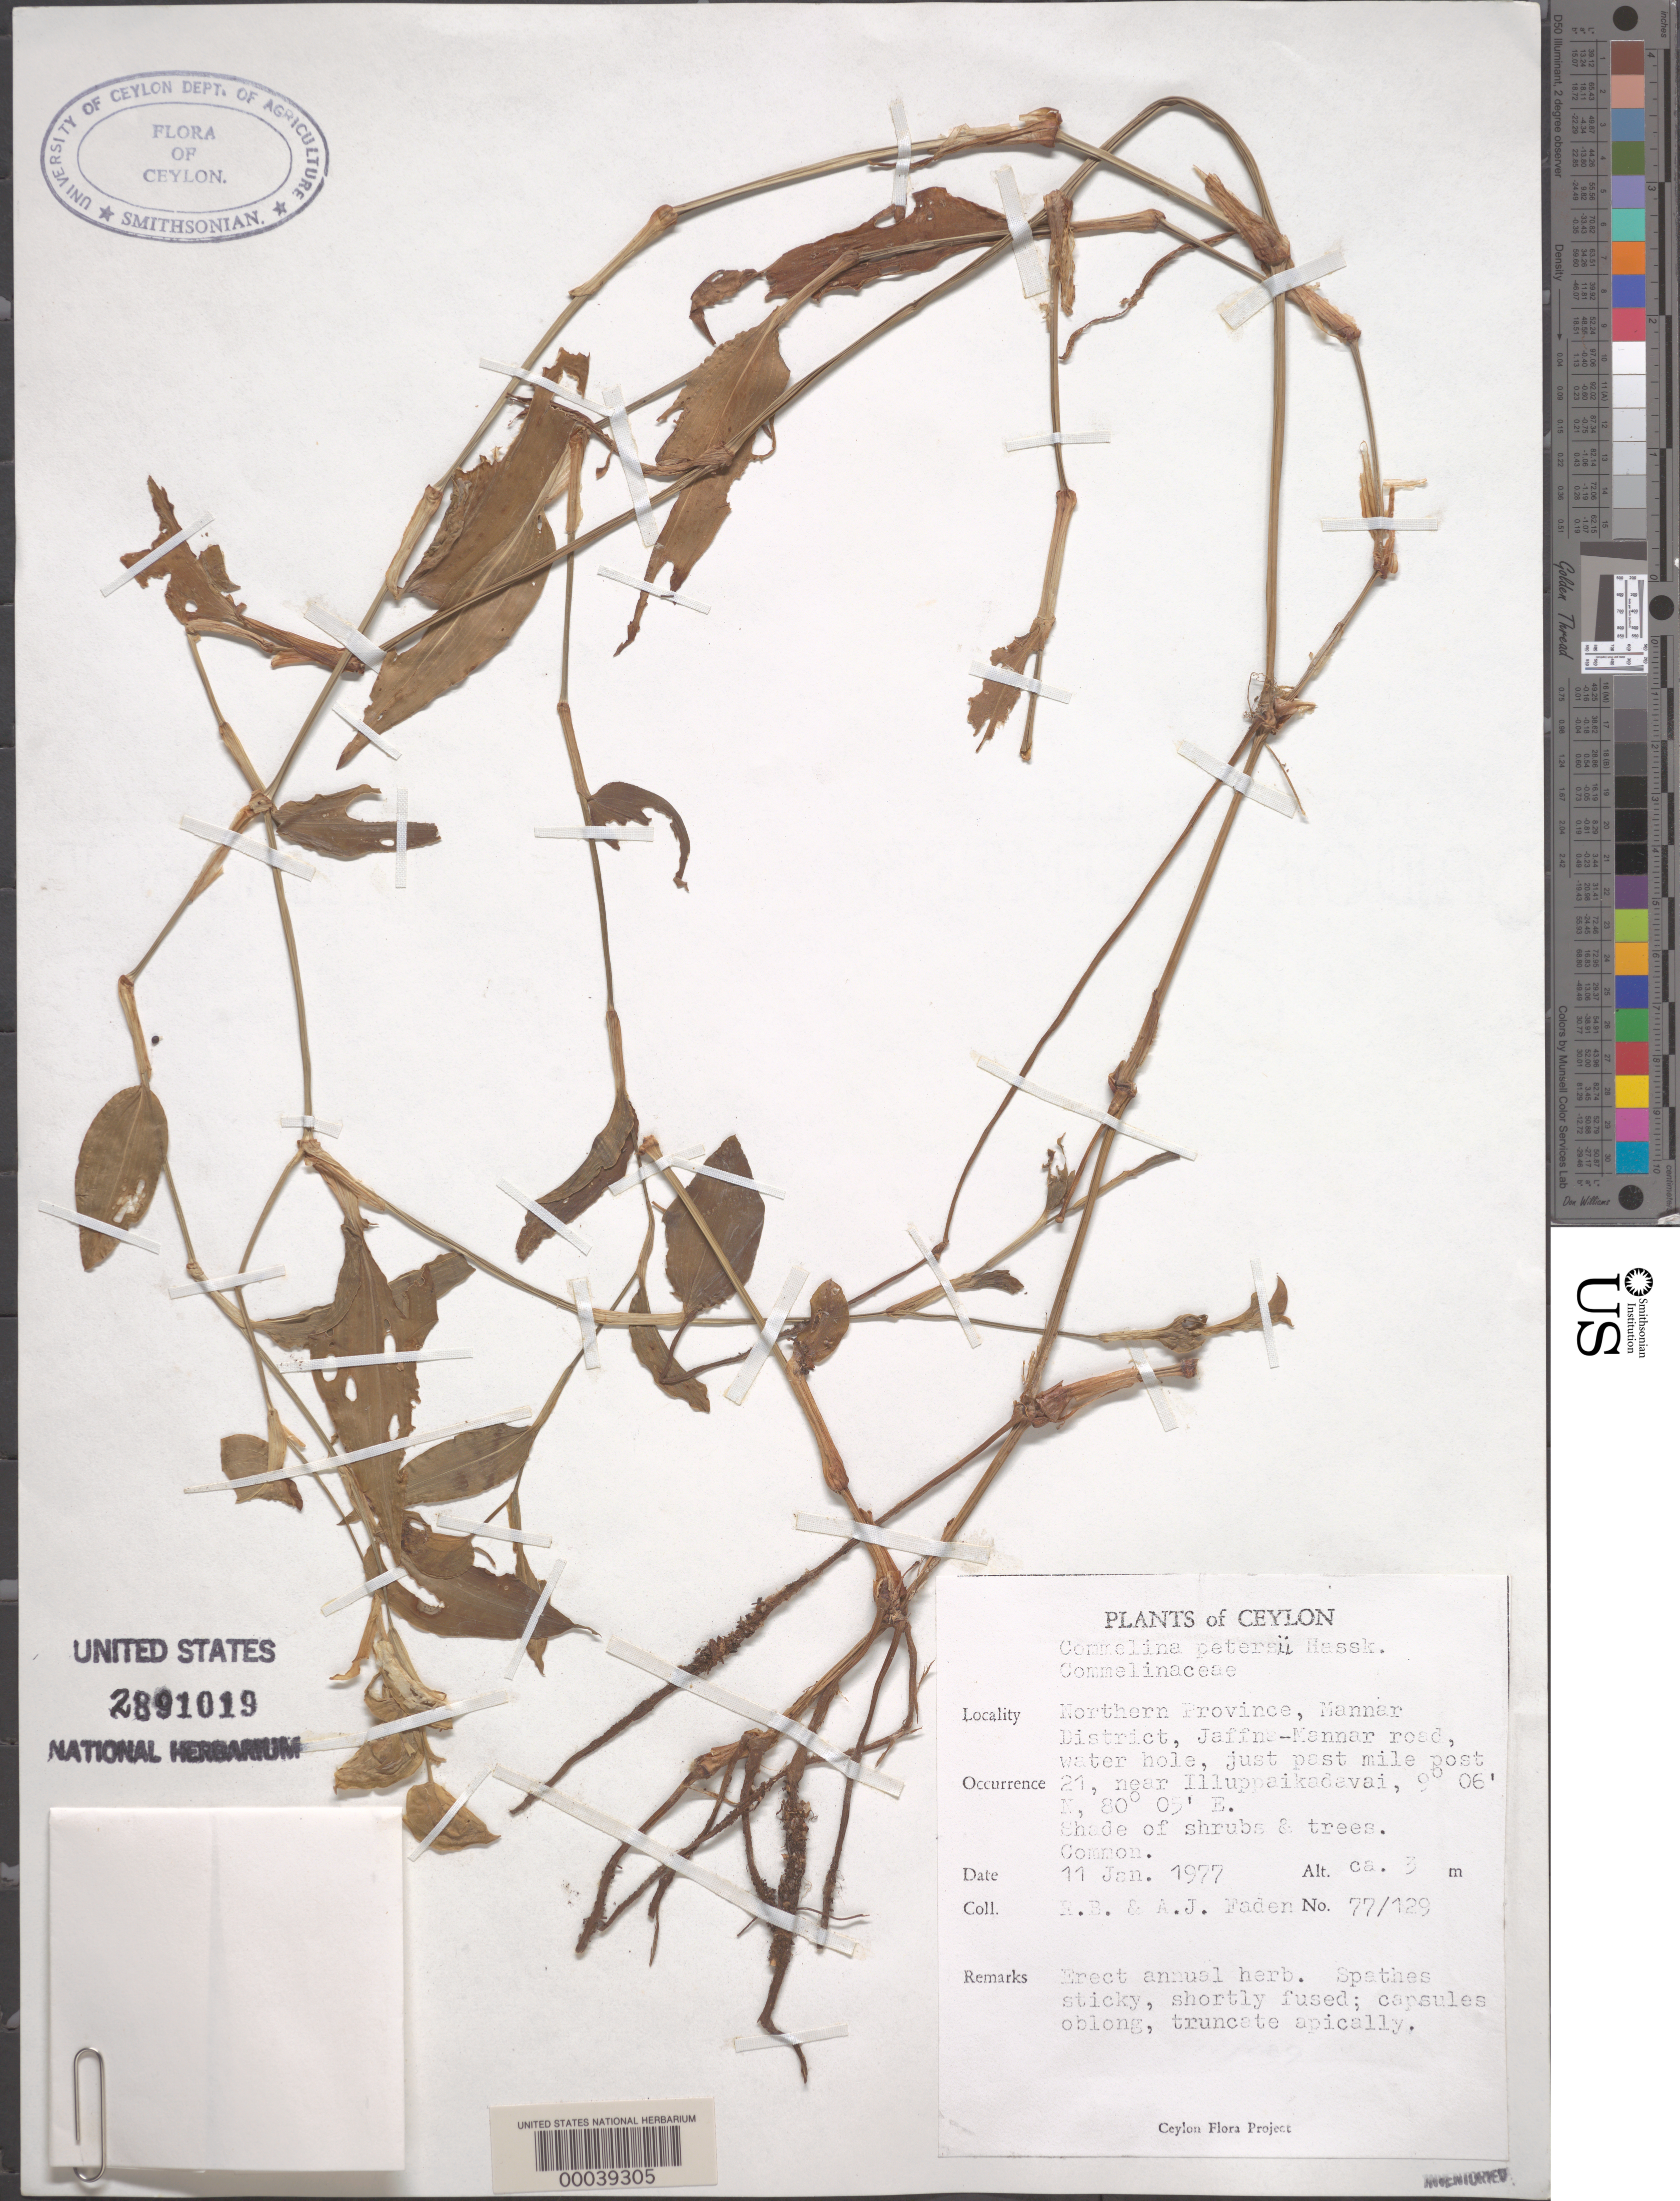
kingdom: Plantae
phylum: Tracheophyta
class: Liliopsida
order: Commelinales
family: Commelinaceae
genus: Commelina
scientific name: Commelina petersii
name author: Hassk.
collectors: R. B. Faden & A. J. Faden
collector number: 77/129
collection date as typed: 11 Jan 1977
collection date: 1977-01-11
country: Sri Lanka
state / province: Northern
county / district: Mannar Dist.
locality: Illuppaikadavai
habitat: Shade of shrubs & trees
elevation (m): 3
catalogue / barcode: US 2891019